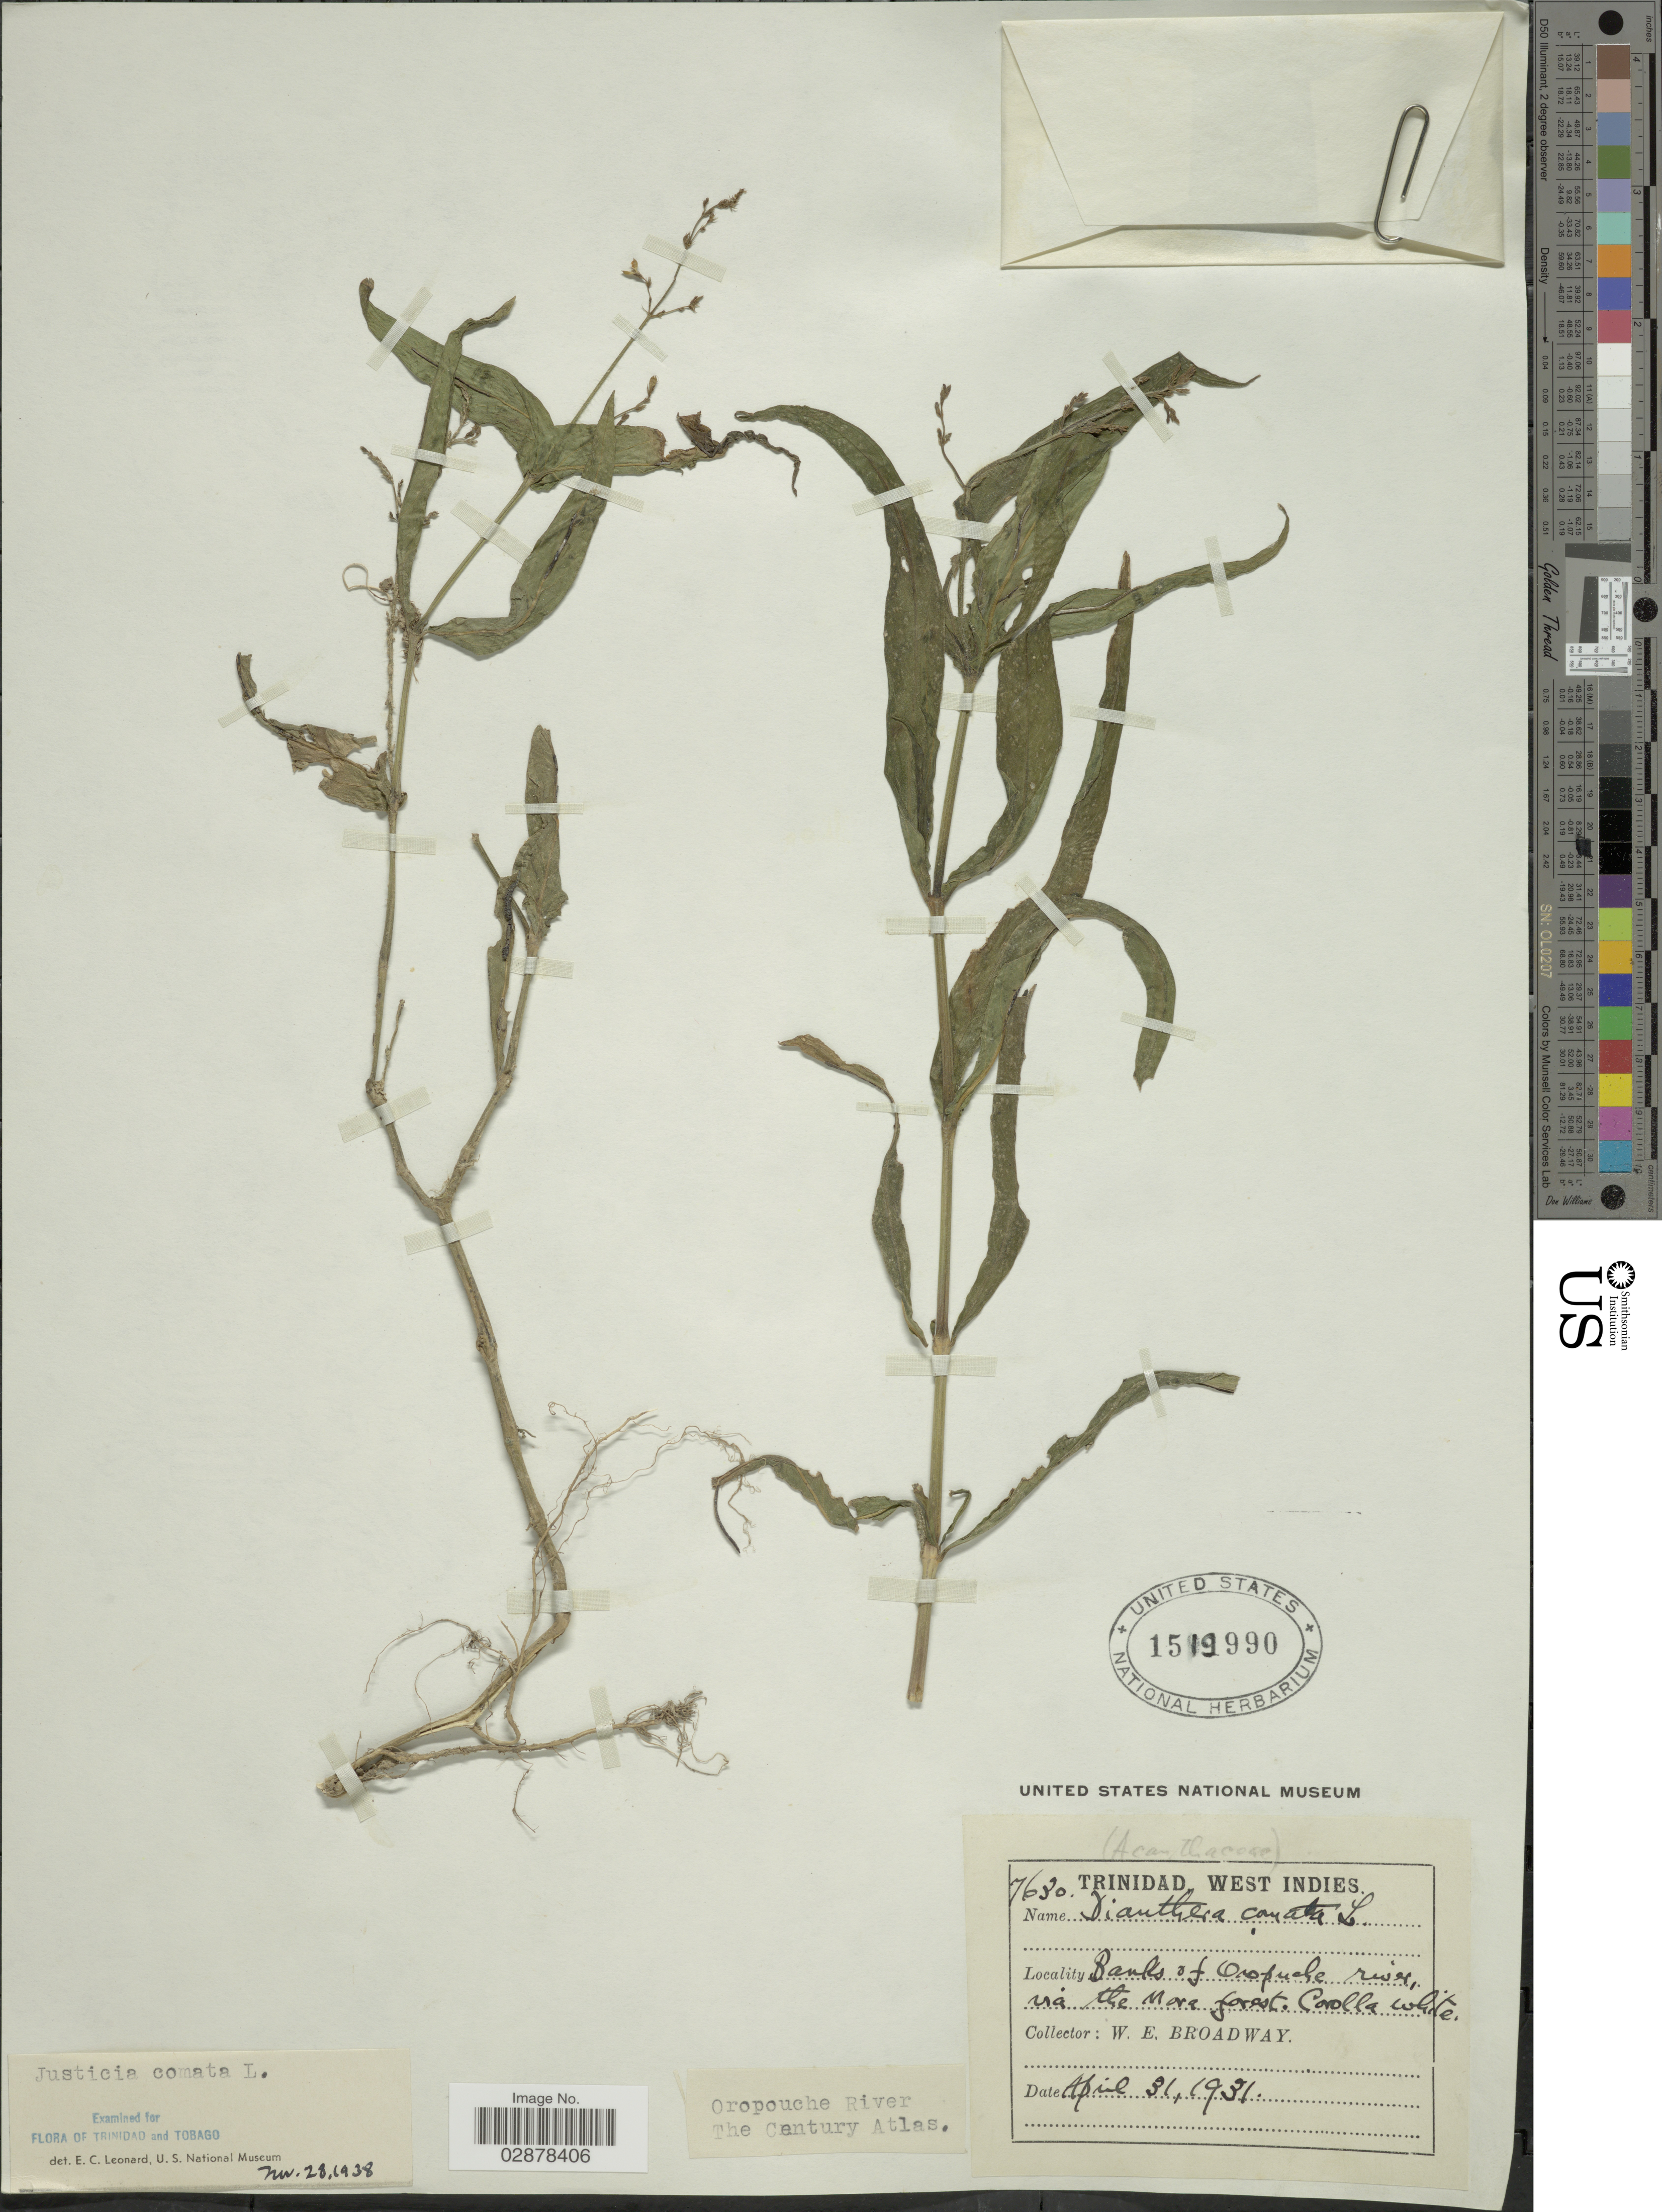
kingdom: Plantae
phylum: Tracheophyta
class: Magnoliopsida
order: Lamiales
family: Acanthaceae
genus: Justicia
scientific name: Justicia comata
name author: (L.) Lam.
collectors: W. E. Broadway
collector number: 7630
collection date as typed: Transcribed d/m/y: 31/4/1931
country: Trinidad and Tobago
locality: Trinidad. Banks of Oropuche river, via the Mora forest. The Century Atlas.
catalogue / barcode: US 1519990